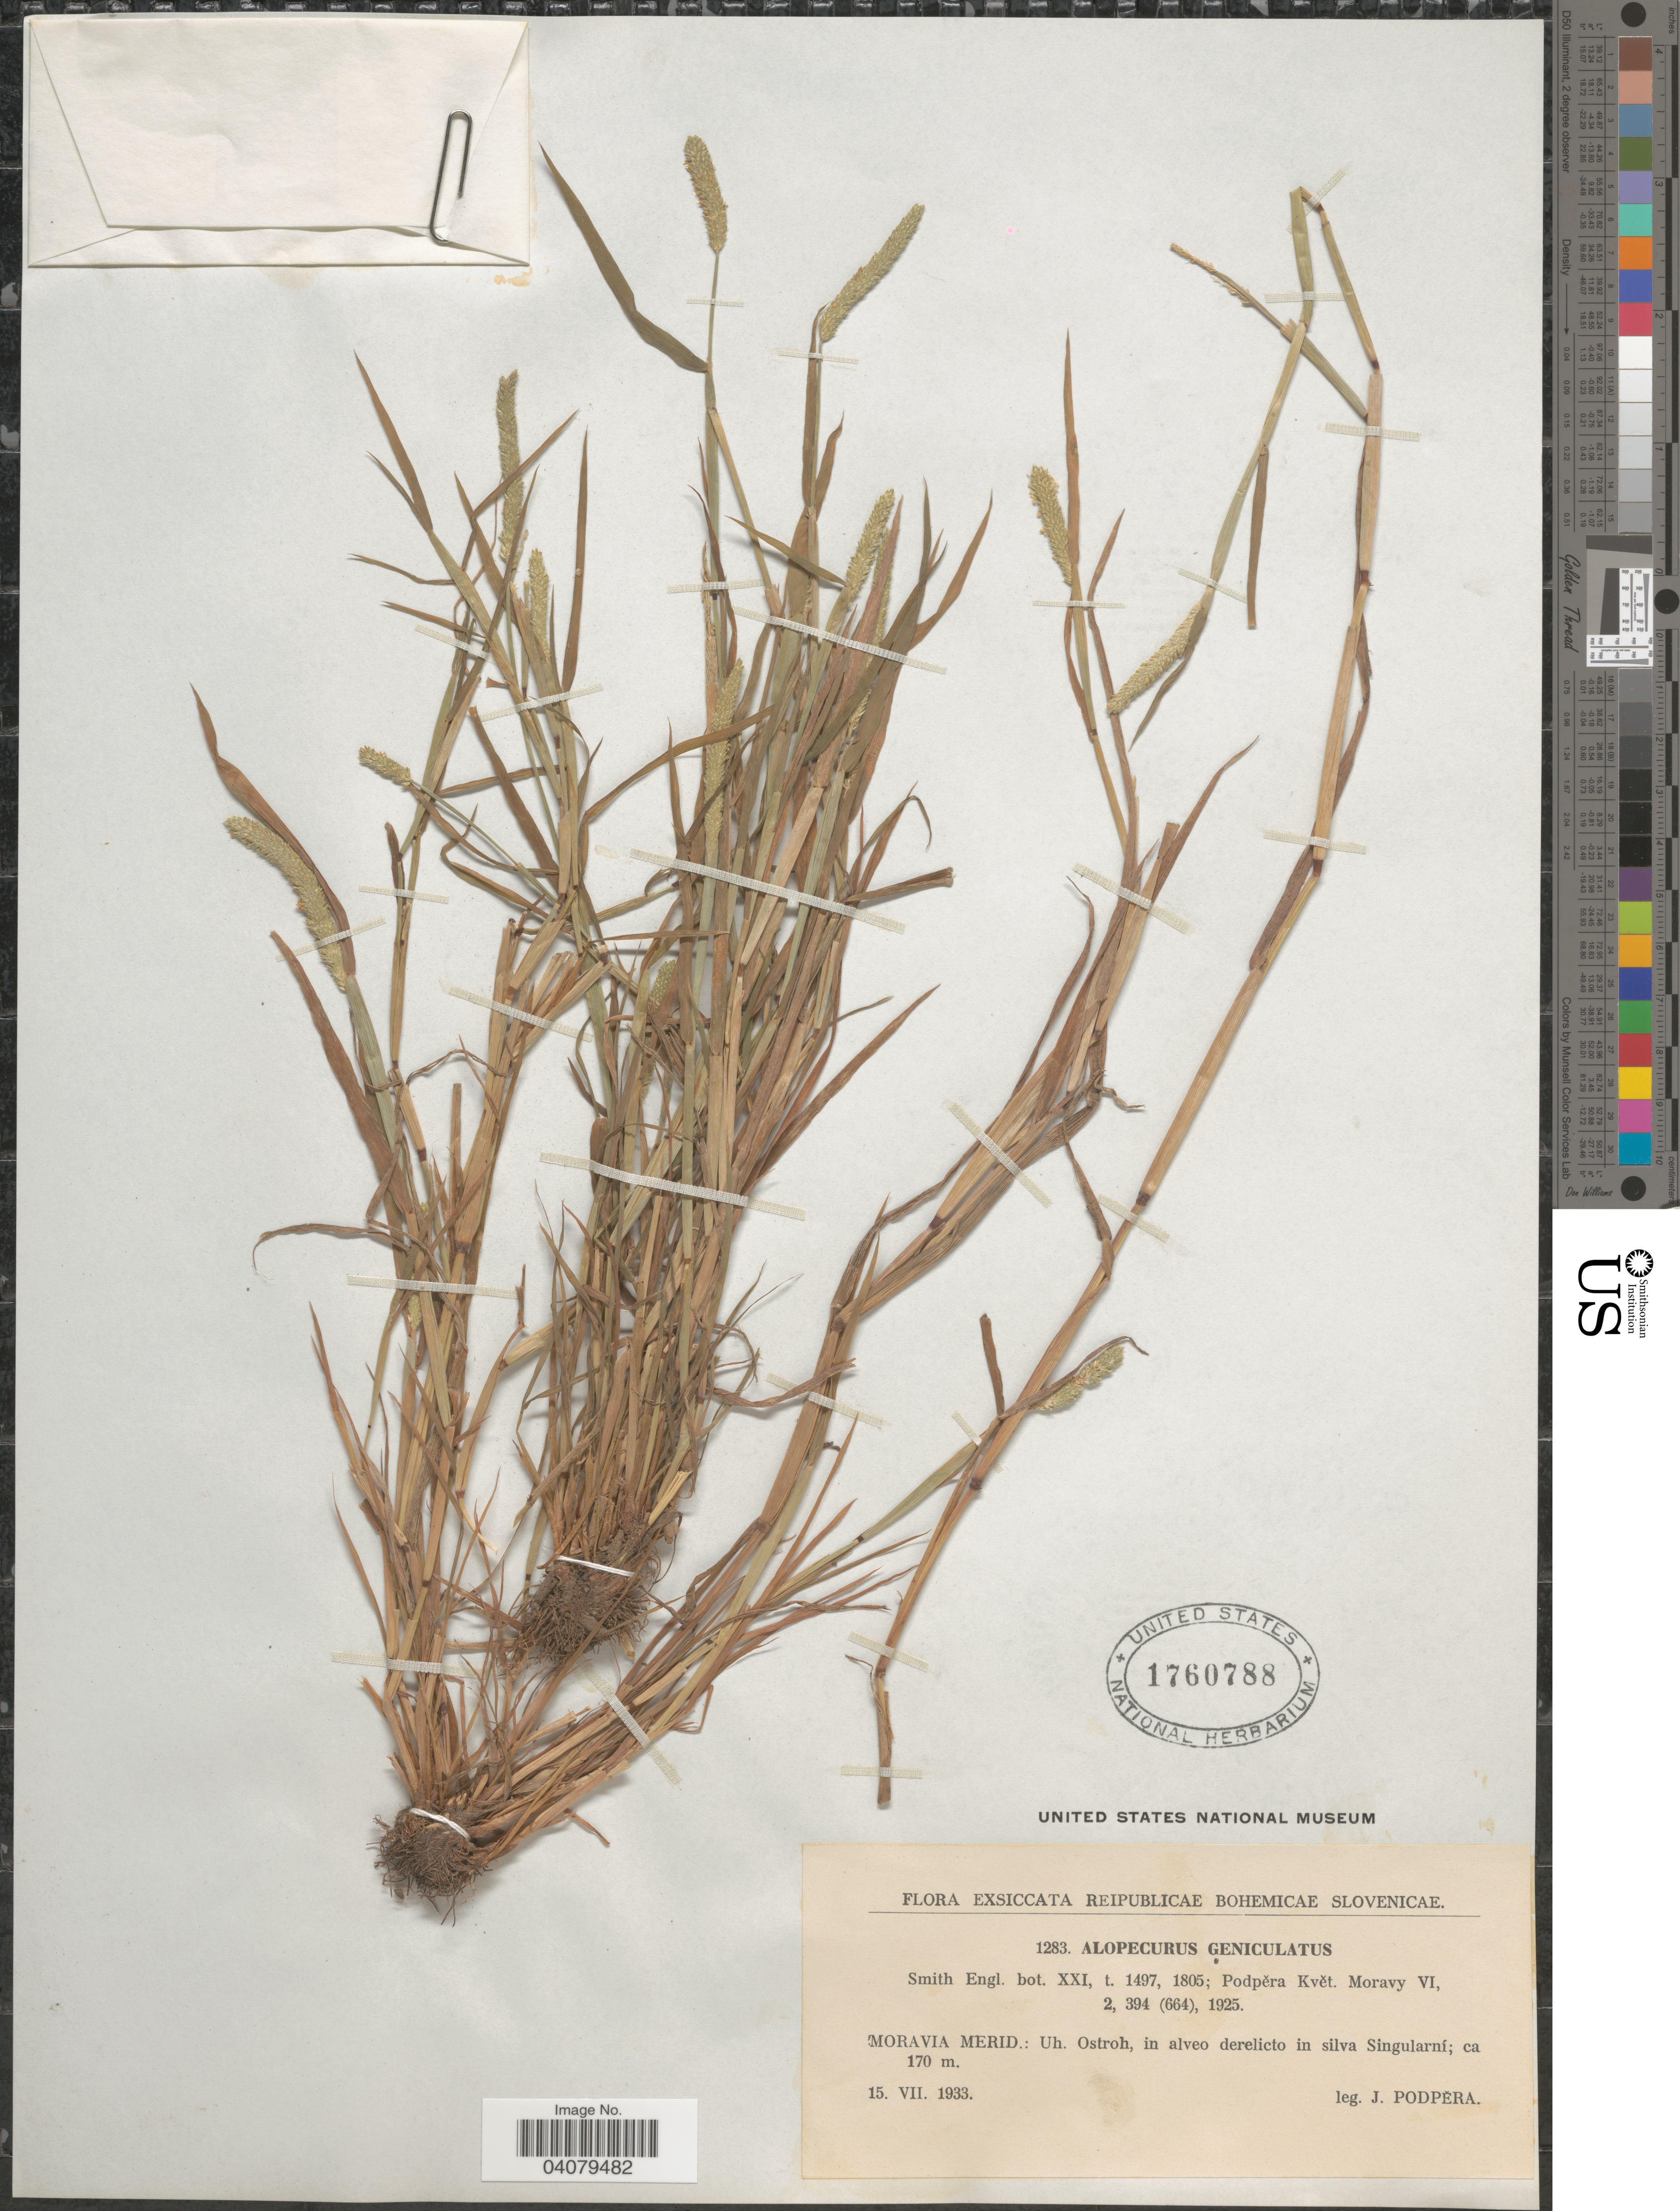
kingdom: Plantae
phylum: Tracheophyta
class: Liliopsida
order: Poales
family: Poaceae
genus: Alopecurus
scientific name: Alopecurus geniculatus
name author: L.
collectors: J. Podpera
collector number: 1283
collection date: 1933-07-15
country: Czechia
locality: Moravia Merid.: Uh. Ostroh, in alveo derelicto in silva Singularní.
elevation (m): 170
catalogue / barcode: US 1760788